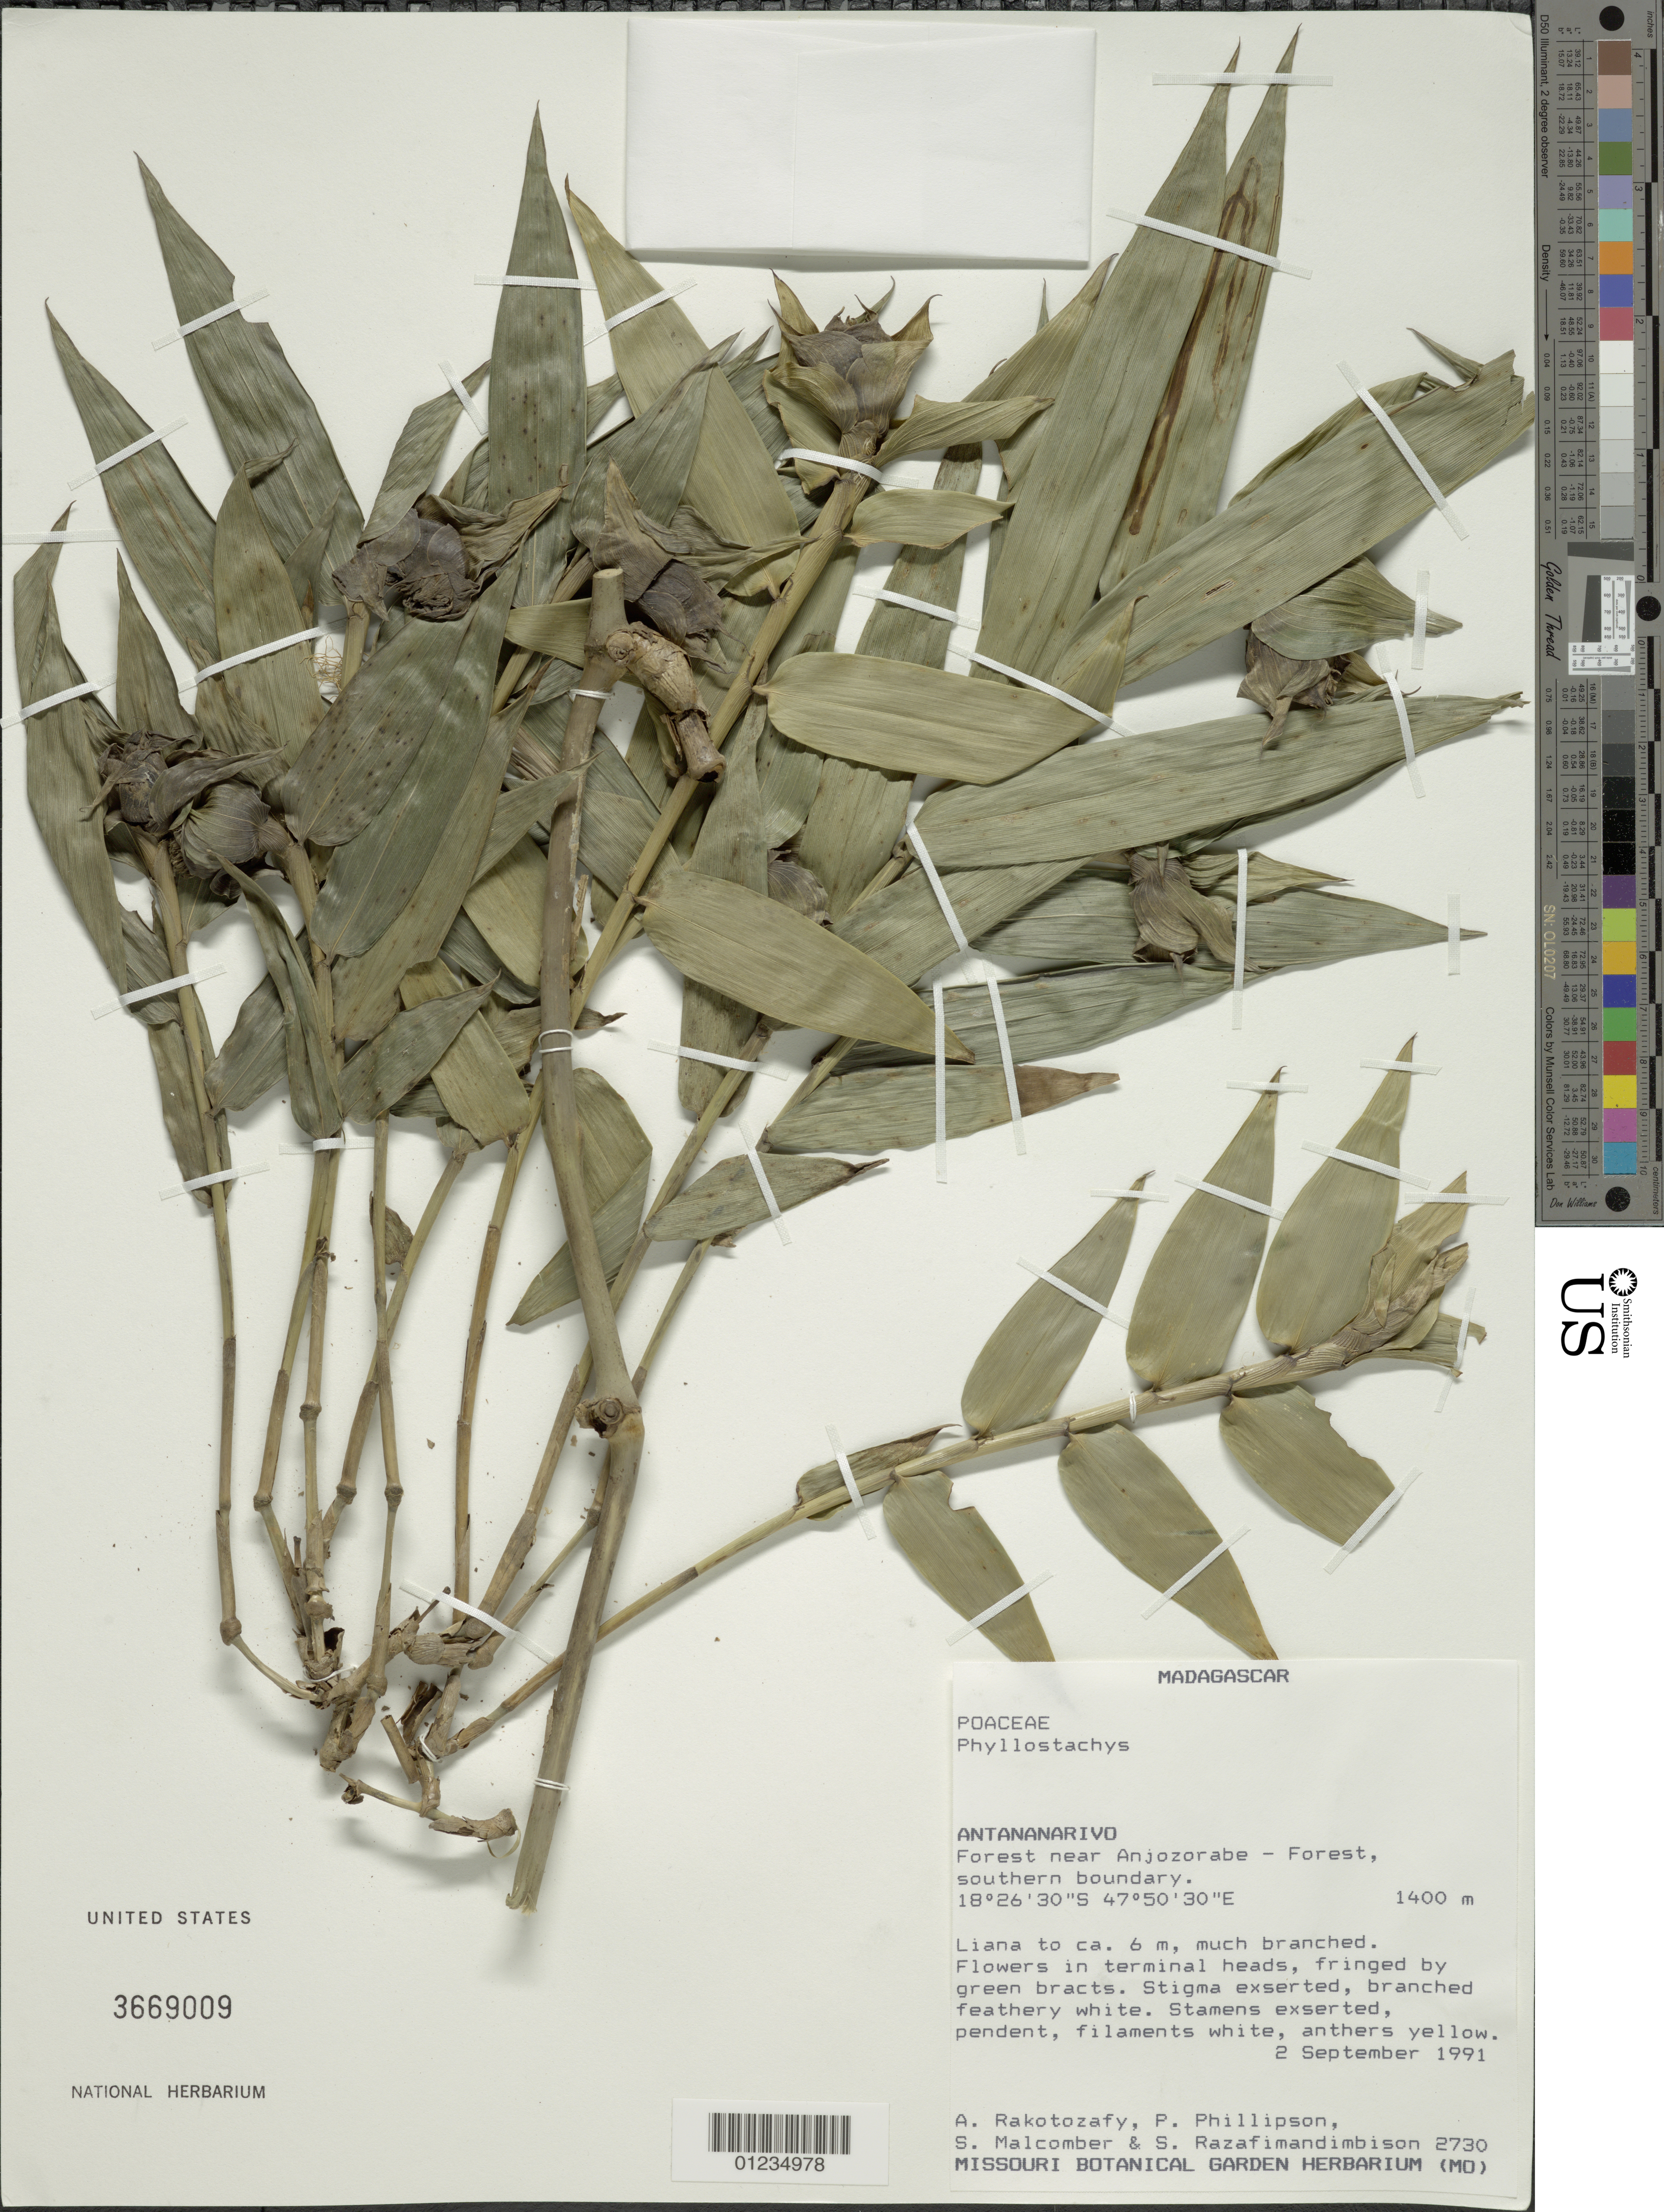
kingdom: Plantae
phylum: Tracheophyta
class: Liliopsida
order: Poales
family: Poaceae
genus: Phyllostachys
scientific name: Phyllostachys sp.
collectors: A. Rakotozafy, P. B. Phillipson, S. T. Malcomber & S. Razafimandimbison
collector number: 2730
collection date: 1991-09-02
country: Madagascar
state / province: Analamanga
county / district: Anjozorobe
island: Madagascar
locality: Forest near Anjozorobe, Southern boundary.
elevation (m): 1400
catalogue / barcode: US 3669009